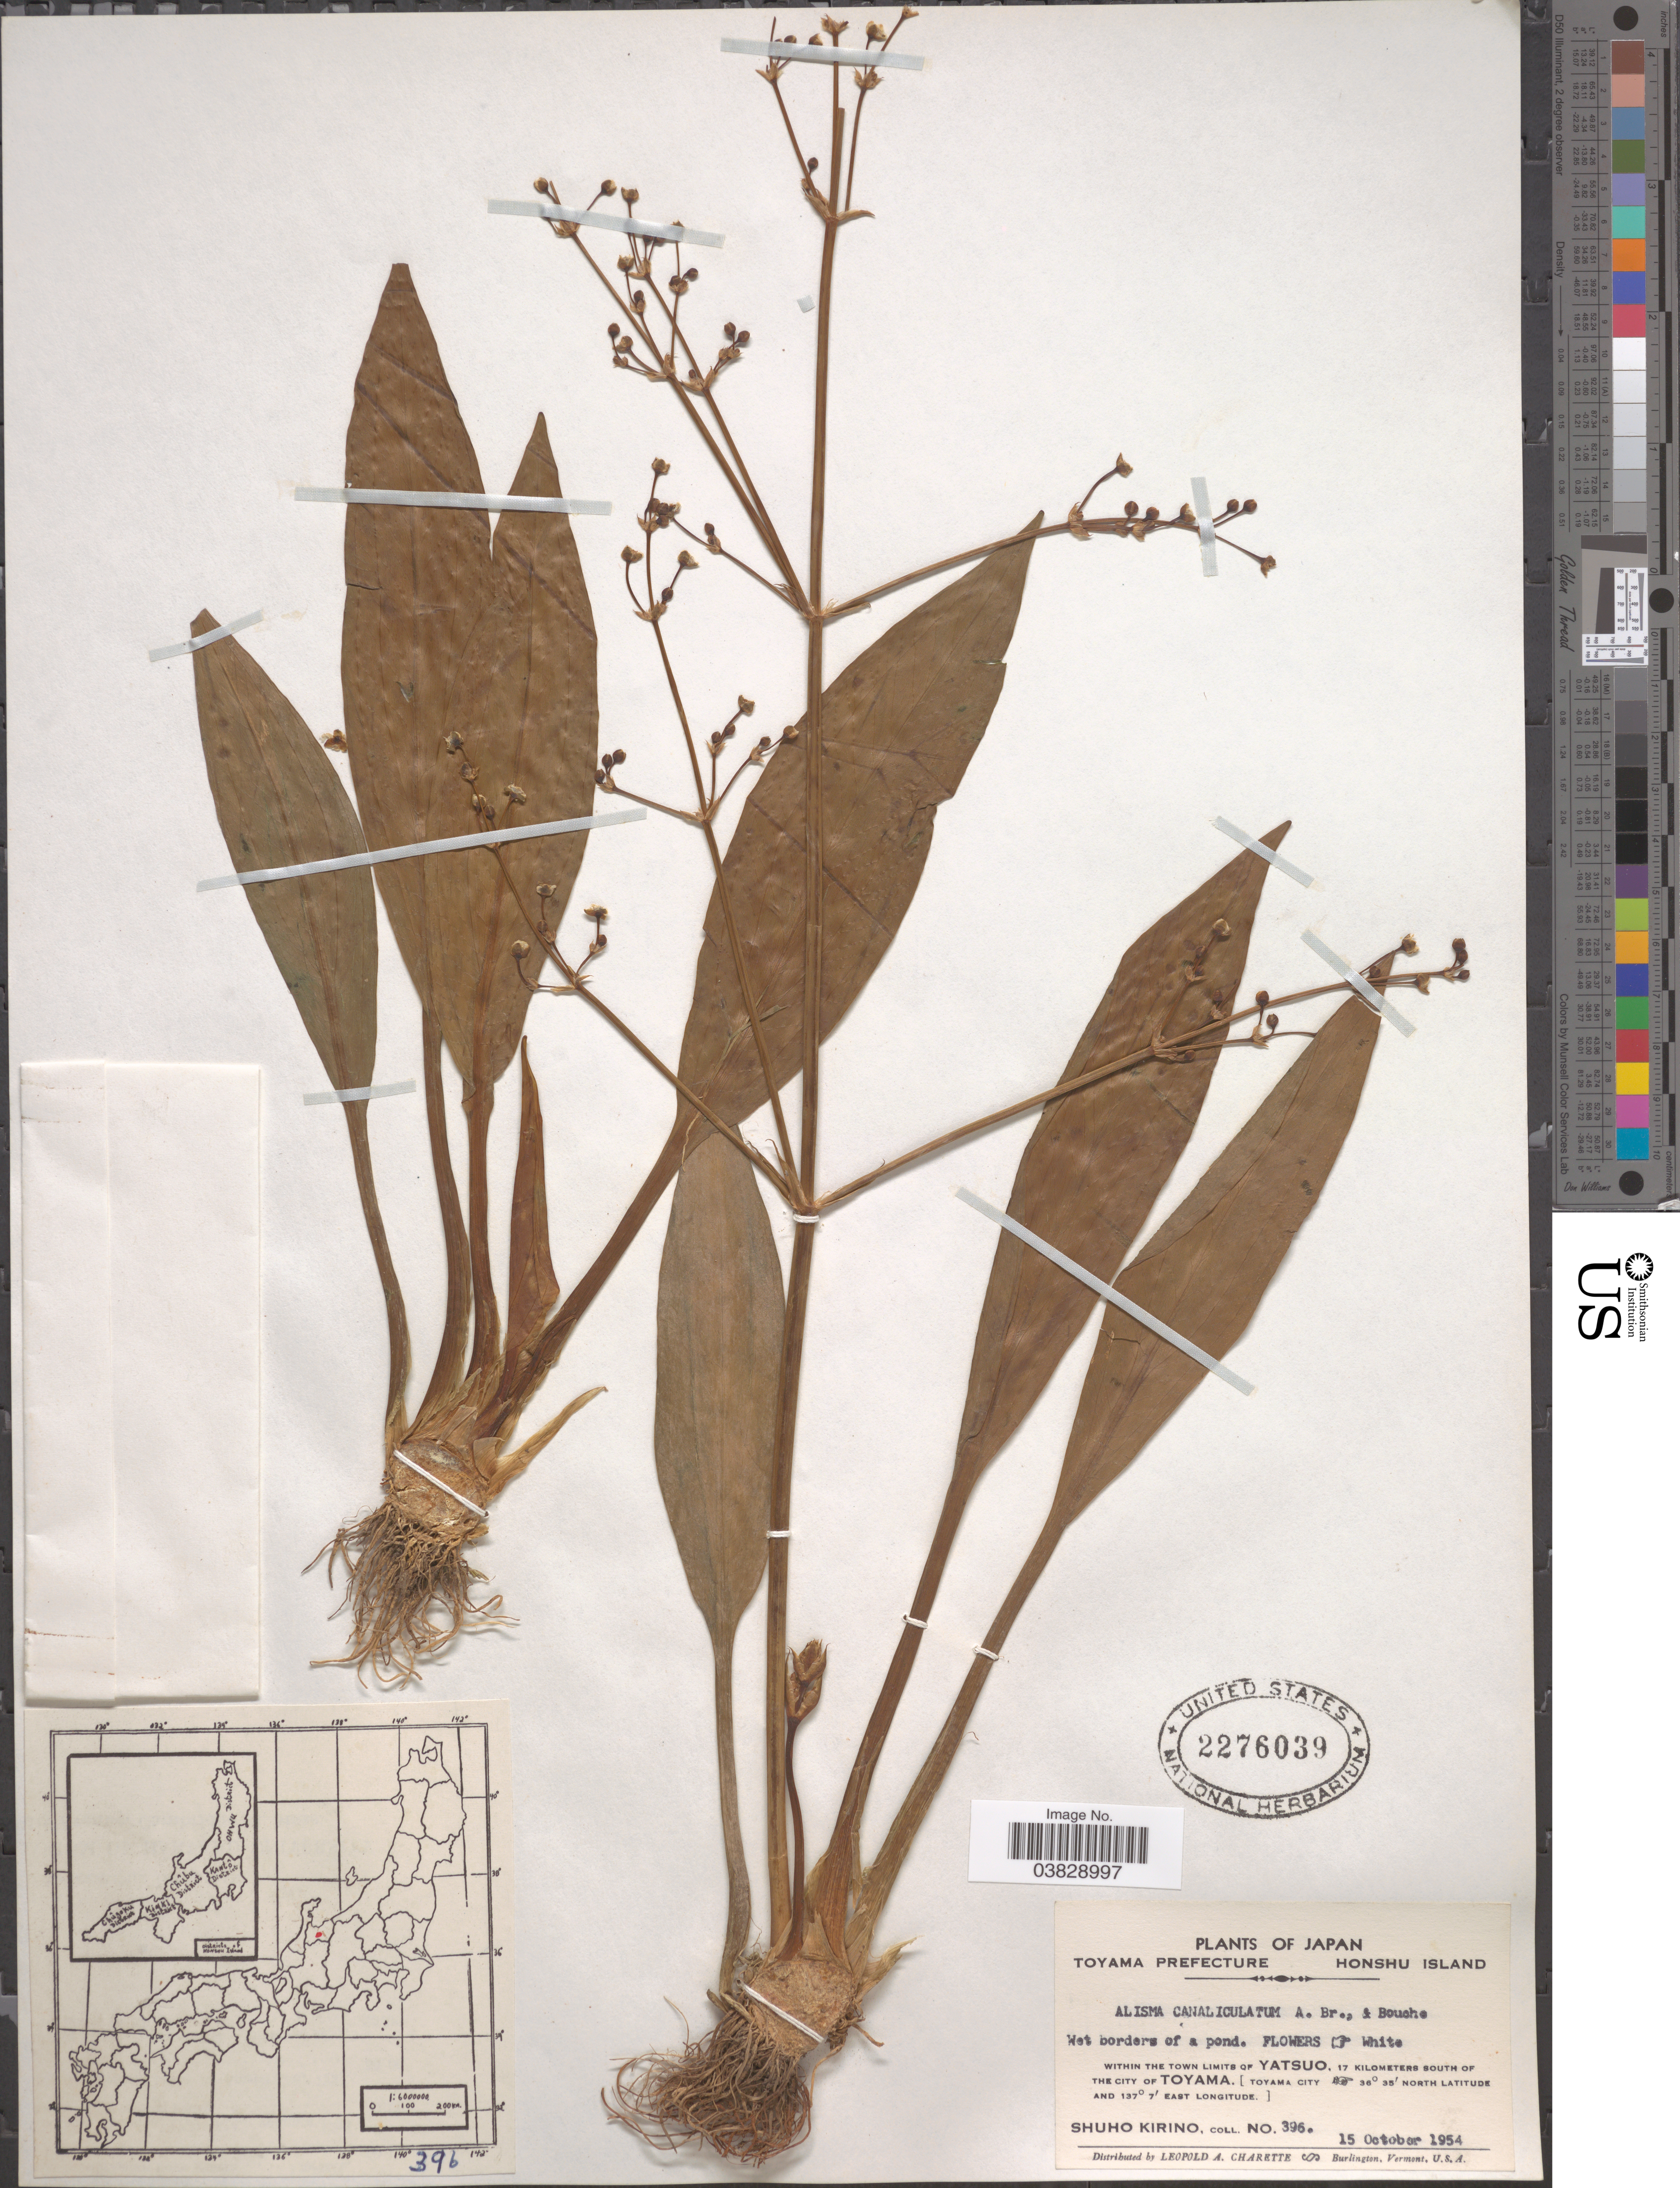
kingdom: Plantae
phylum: Tracheophyta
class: Liliopsida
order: Alismatales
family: Alismataceae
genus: Alisma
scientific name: Alisma canaliculatum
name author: A. Braun & C.D. Bouché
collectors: S. Kirino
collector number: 396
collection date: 1954-10-15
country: Japan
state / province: Toyama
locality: Toyama Prefecture. Honshu Island. Wet borders of a pond. Within the town limits of Yatsuo, 17 kilometers south of the city of Toyama. [Toyama City].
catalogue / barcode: US 2276039